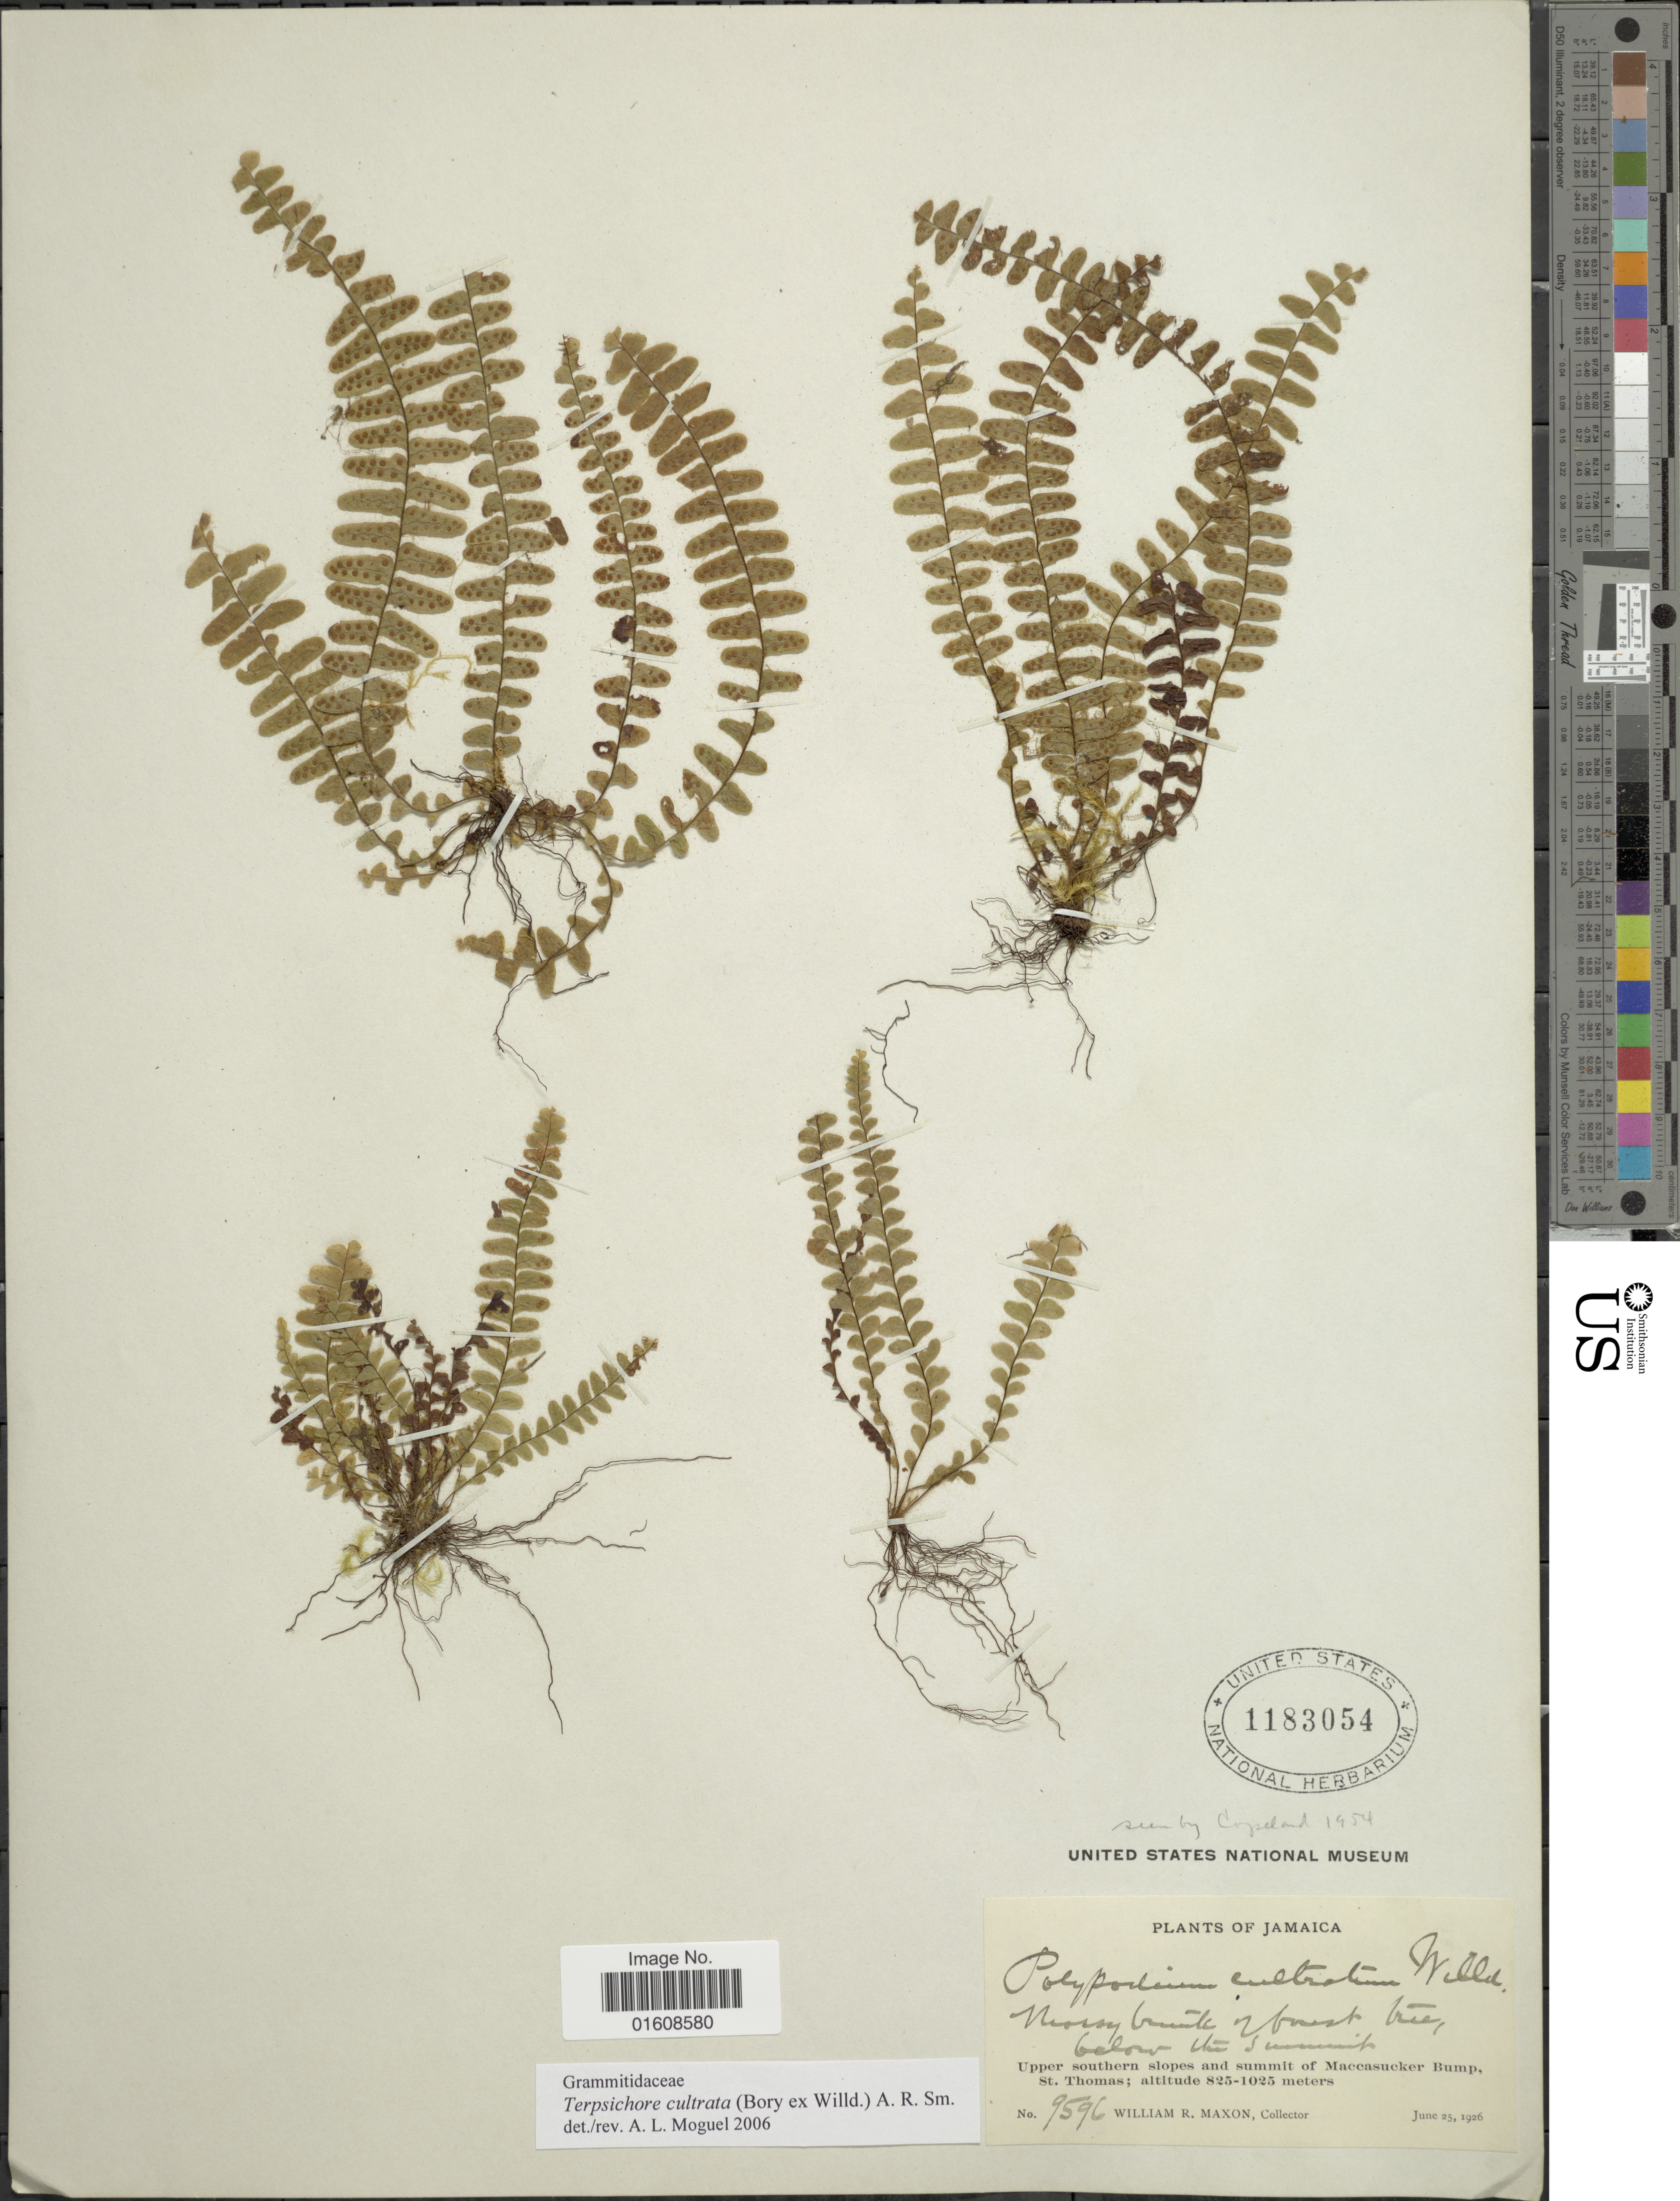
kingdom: Plantae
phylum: Tracheophyta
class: Polypodiopsida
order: Polypodiales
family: Polypodiaceae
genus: Alansmia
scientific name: Alansmia cultrata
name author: (Bory ex Willd.) Moguel & M. Kessler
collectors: W. R. Maxon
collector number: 9596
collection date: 1926-06-25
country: Jamaica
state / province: Saint Thomas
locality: Upper southern slopes and summit of Maccasucker Bump, St. Thomas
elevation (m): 825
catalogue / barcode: US 1183054